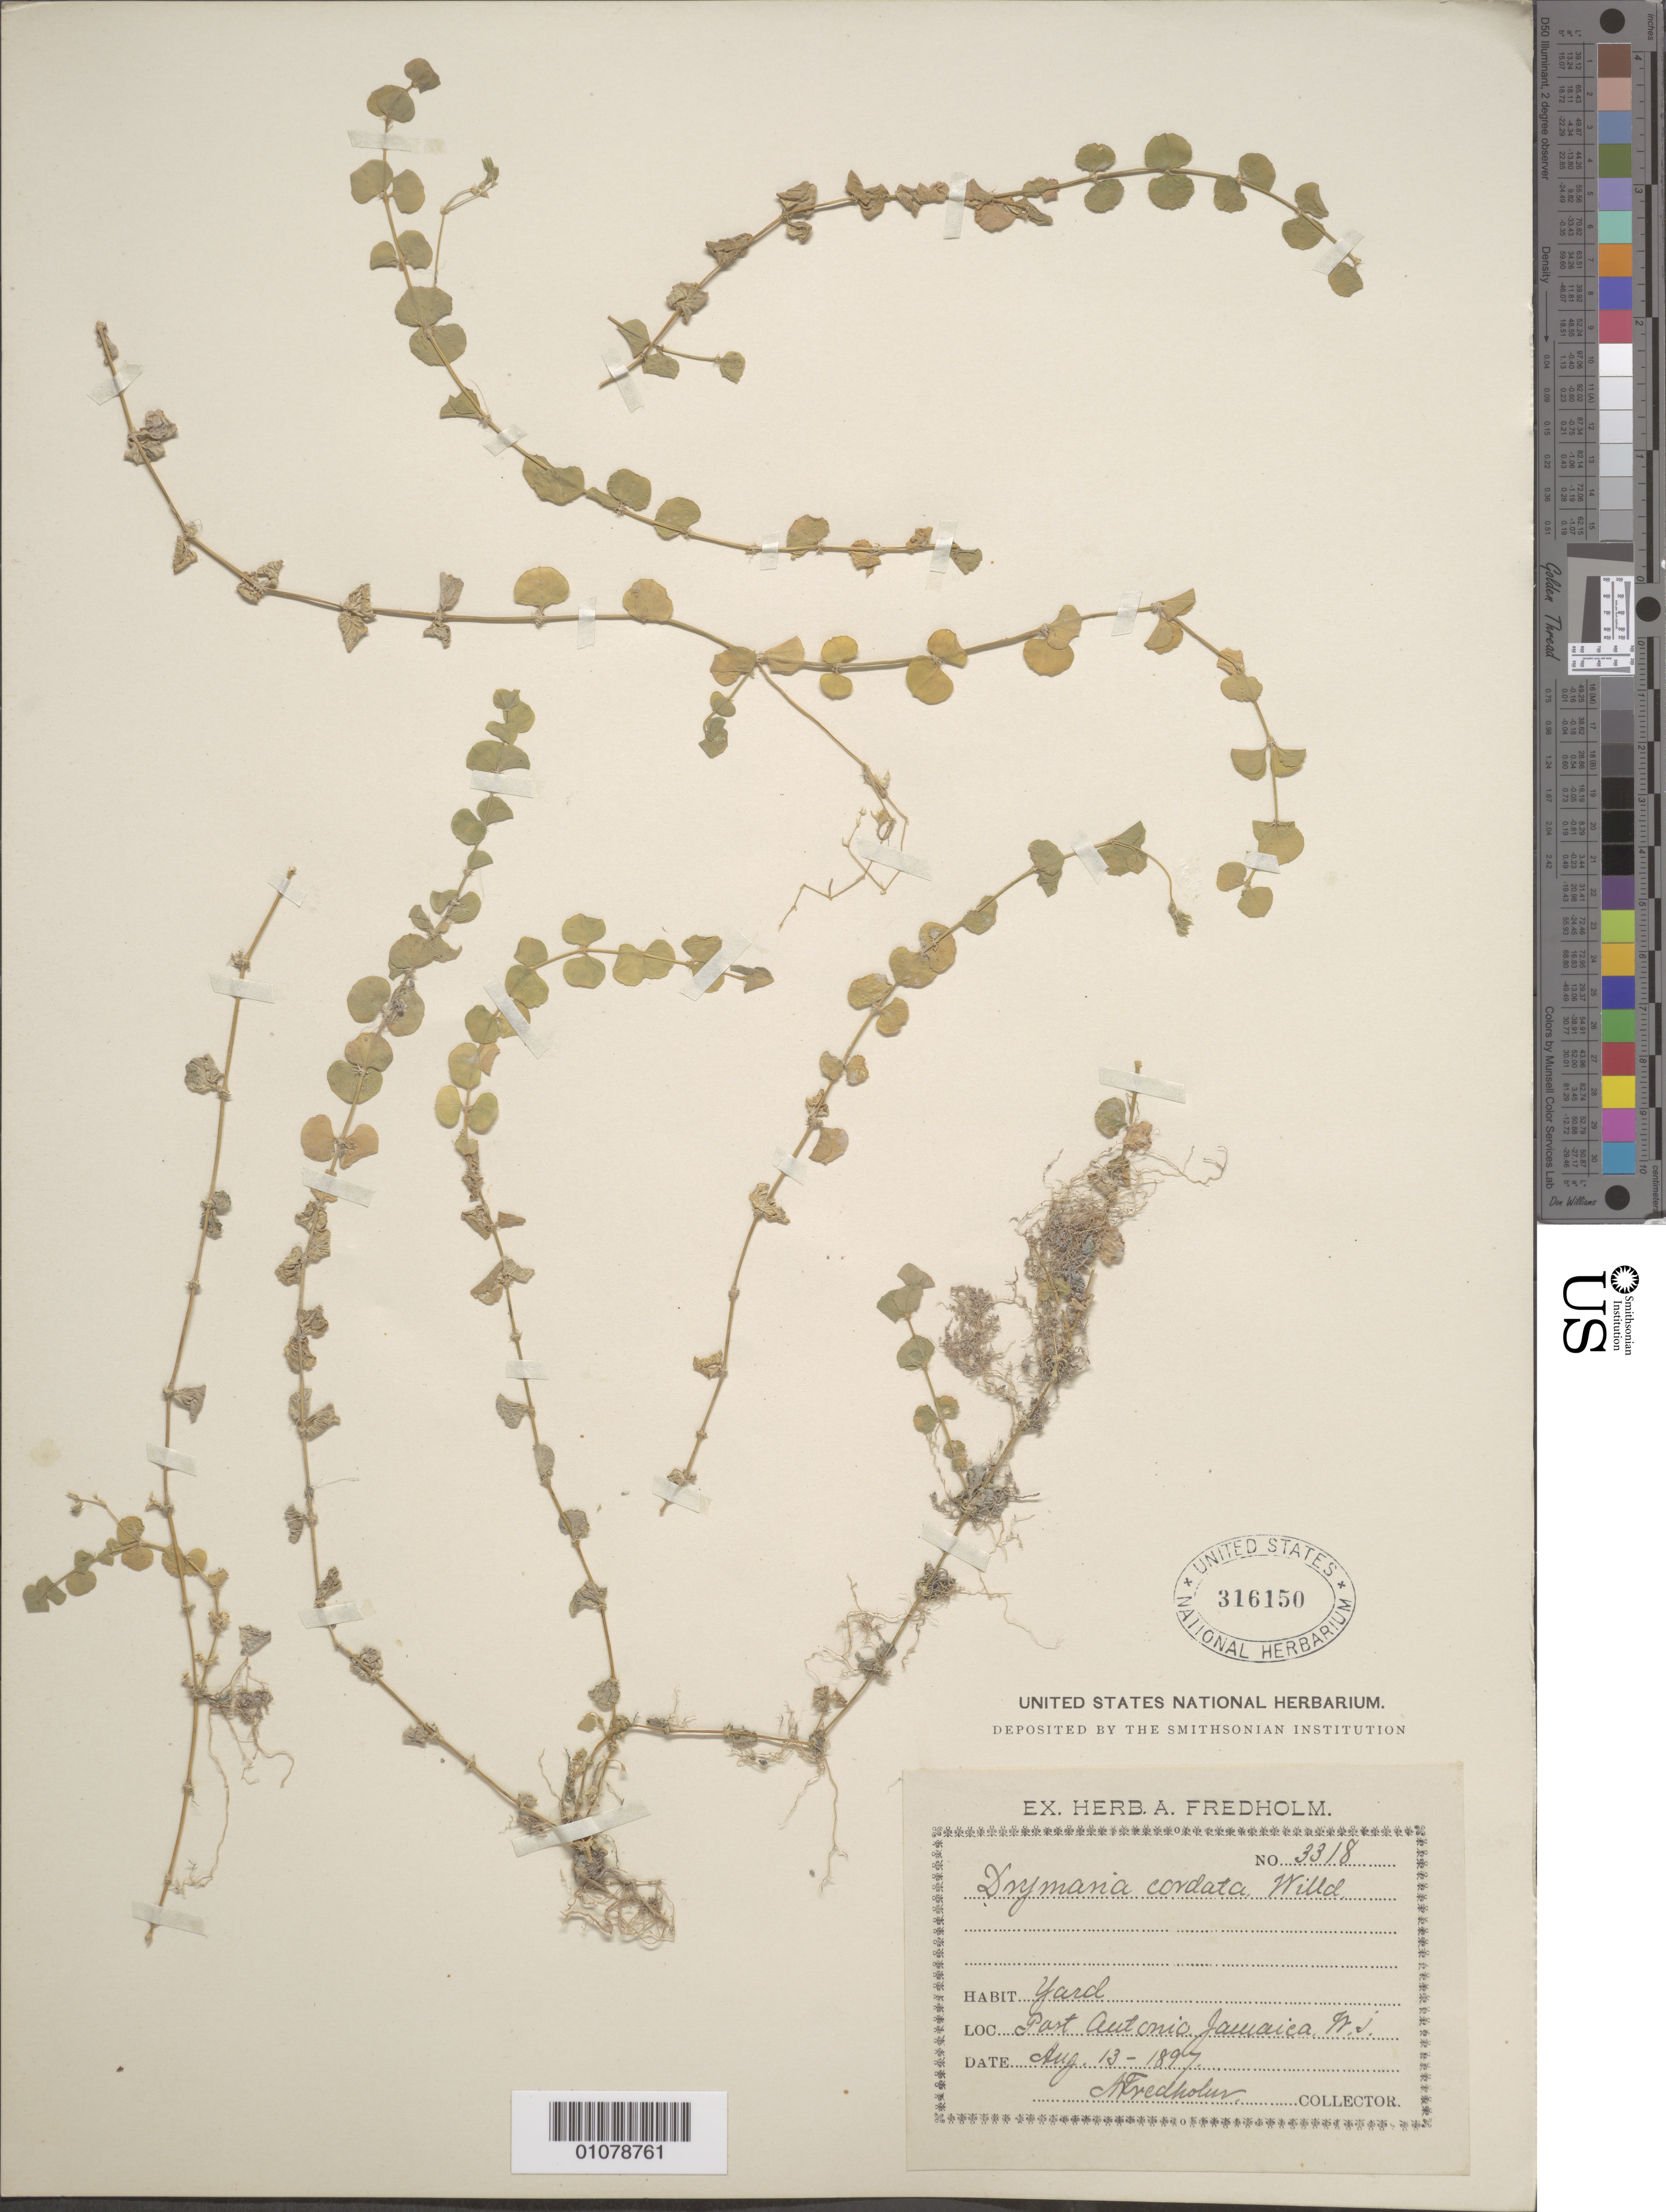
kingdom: Plantae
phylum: Tracheophyta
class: Magnoliopsida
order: Caryophyllales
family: Caryophyllaceae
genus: Drymaria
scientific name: Drymaria cordata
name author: (L.) Willd. ex Schult.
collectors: A. Fredholm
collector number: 3318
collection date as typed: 13 Aug 1897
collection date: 1897-08-13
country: Jamaica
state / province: Portland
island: Jamaica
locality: Port Antonio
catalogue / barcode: US 316150